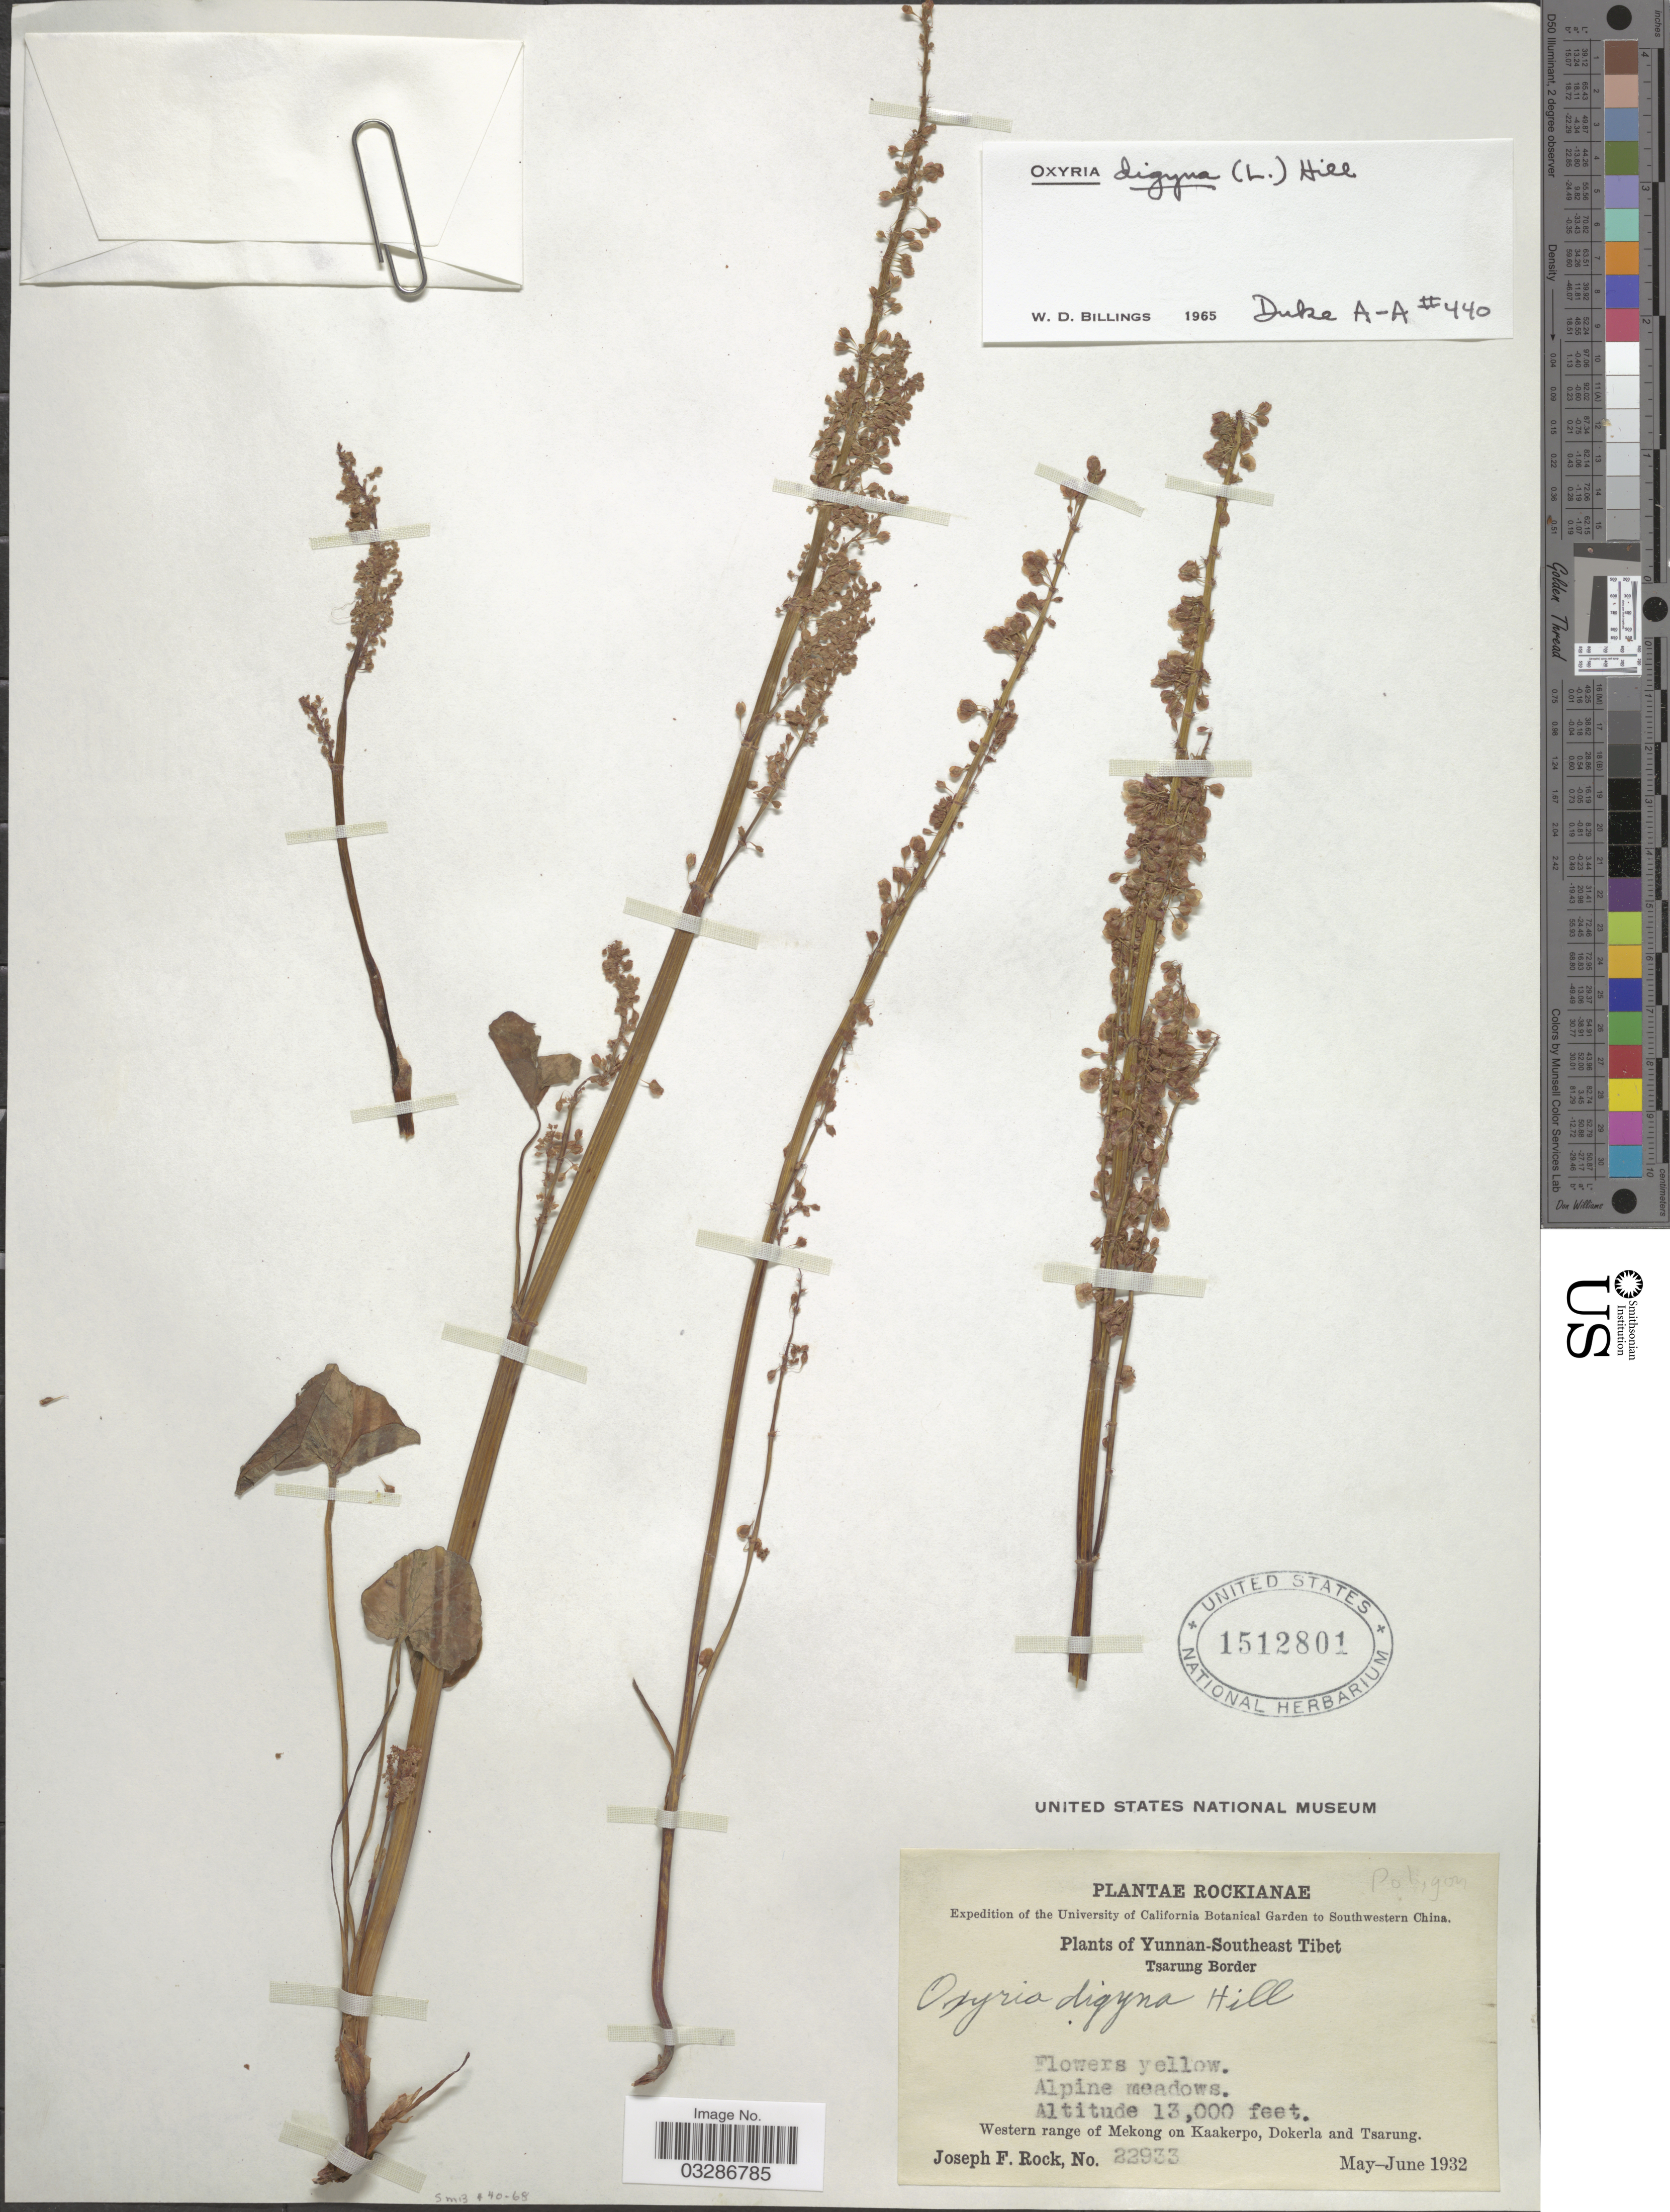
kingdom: Plantae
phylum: Tracheophyta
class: Magnoliopsida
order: Caryophyllales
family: Polygonaceae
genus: Oxyria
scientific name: Oxyria digyna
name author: (L.) Hill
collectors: J. F. Rock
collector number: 22933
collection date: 1932-05/1932-06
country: China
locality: Yunnan-Southeast Tibet. Western range of Mekong on Kaakerpo, Dokerla and Tsarung.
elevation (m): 3962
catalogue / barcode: US 1512801